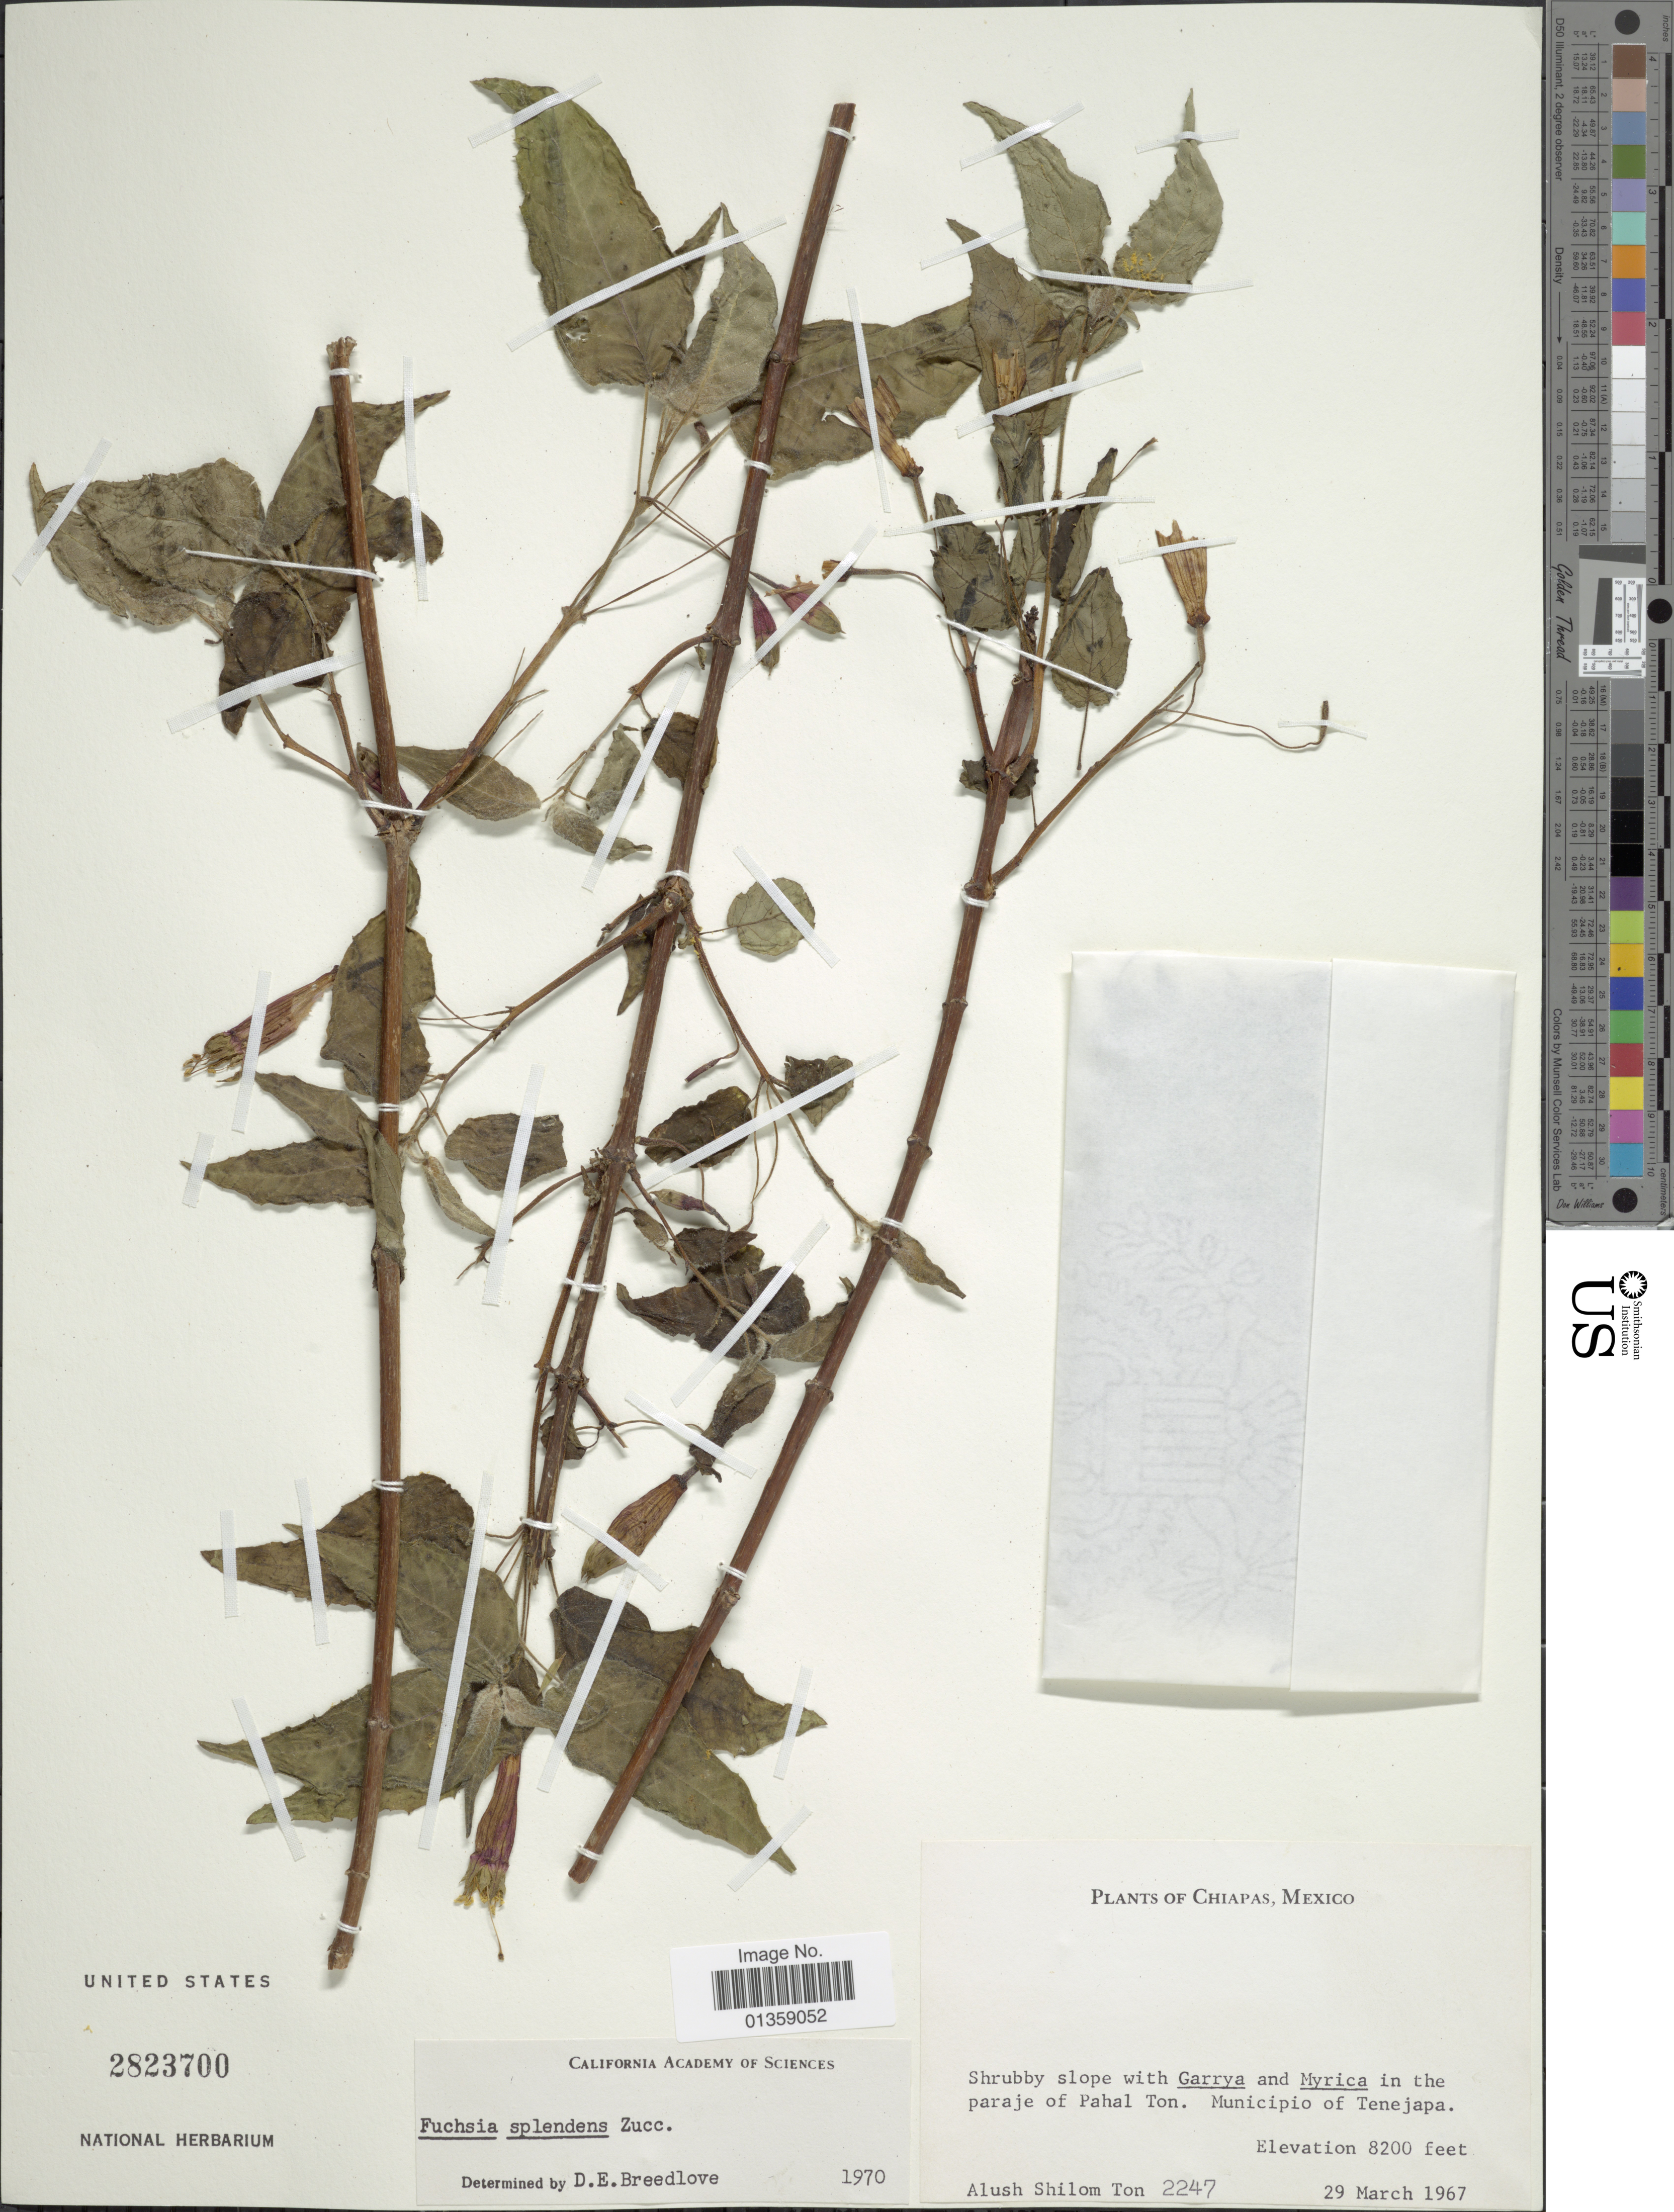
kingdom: Plantae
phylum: Tracheophyta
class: Magnoliopsida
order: Myrtales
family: Onagraceae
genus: Fuchsia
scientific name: Fuchsia splendens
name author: Zucc.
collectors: A. S. Ton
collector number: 2247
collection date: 1967-03-29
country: Mexico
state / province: Chiapas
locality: In the Paraje of Pahal Ton. Municipio of Tenejapa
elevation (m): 2499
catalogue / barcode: US 2823700